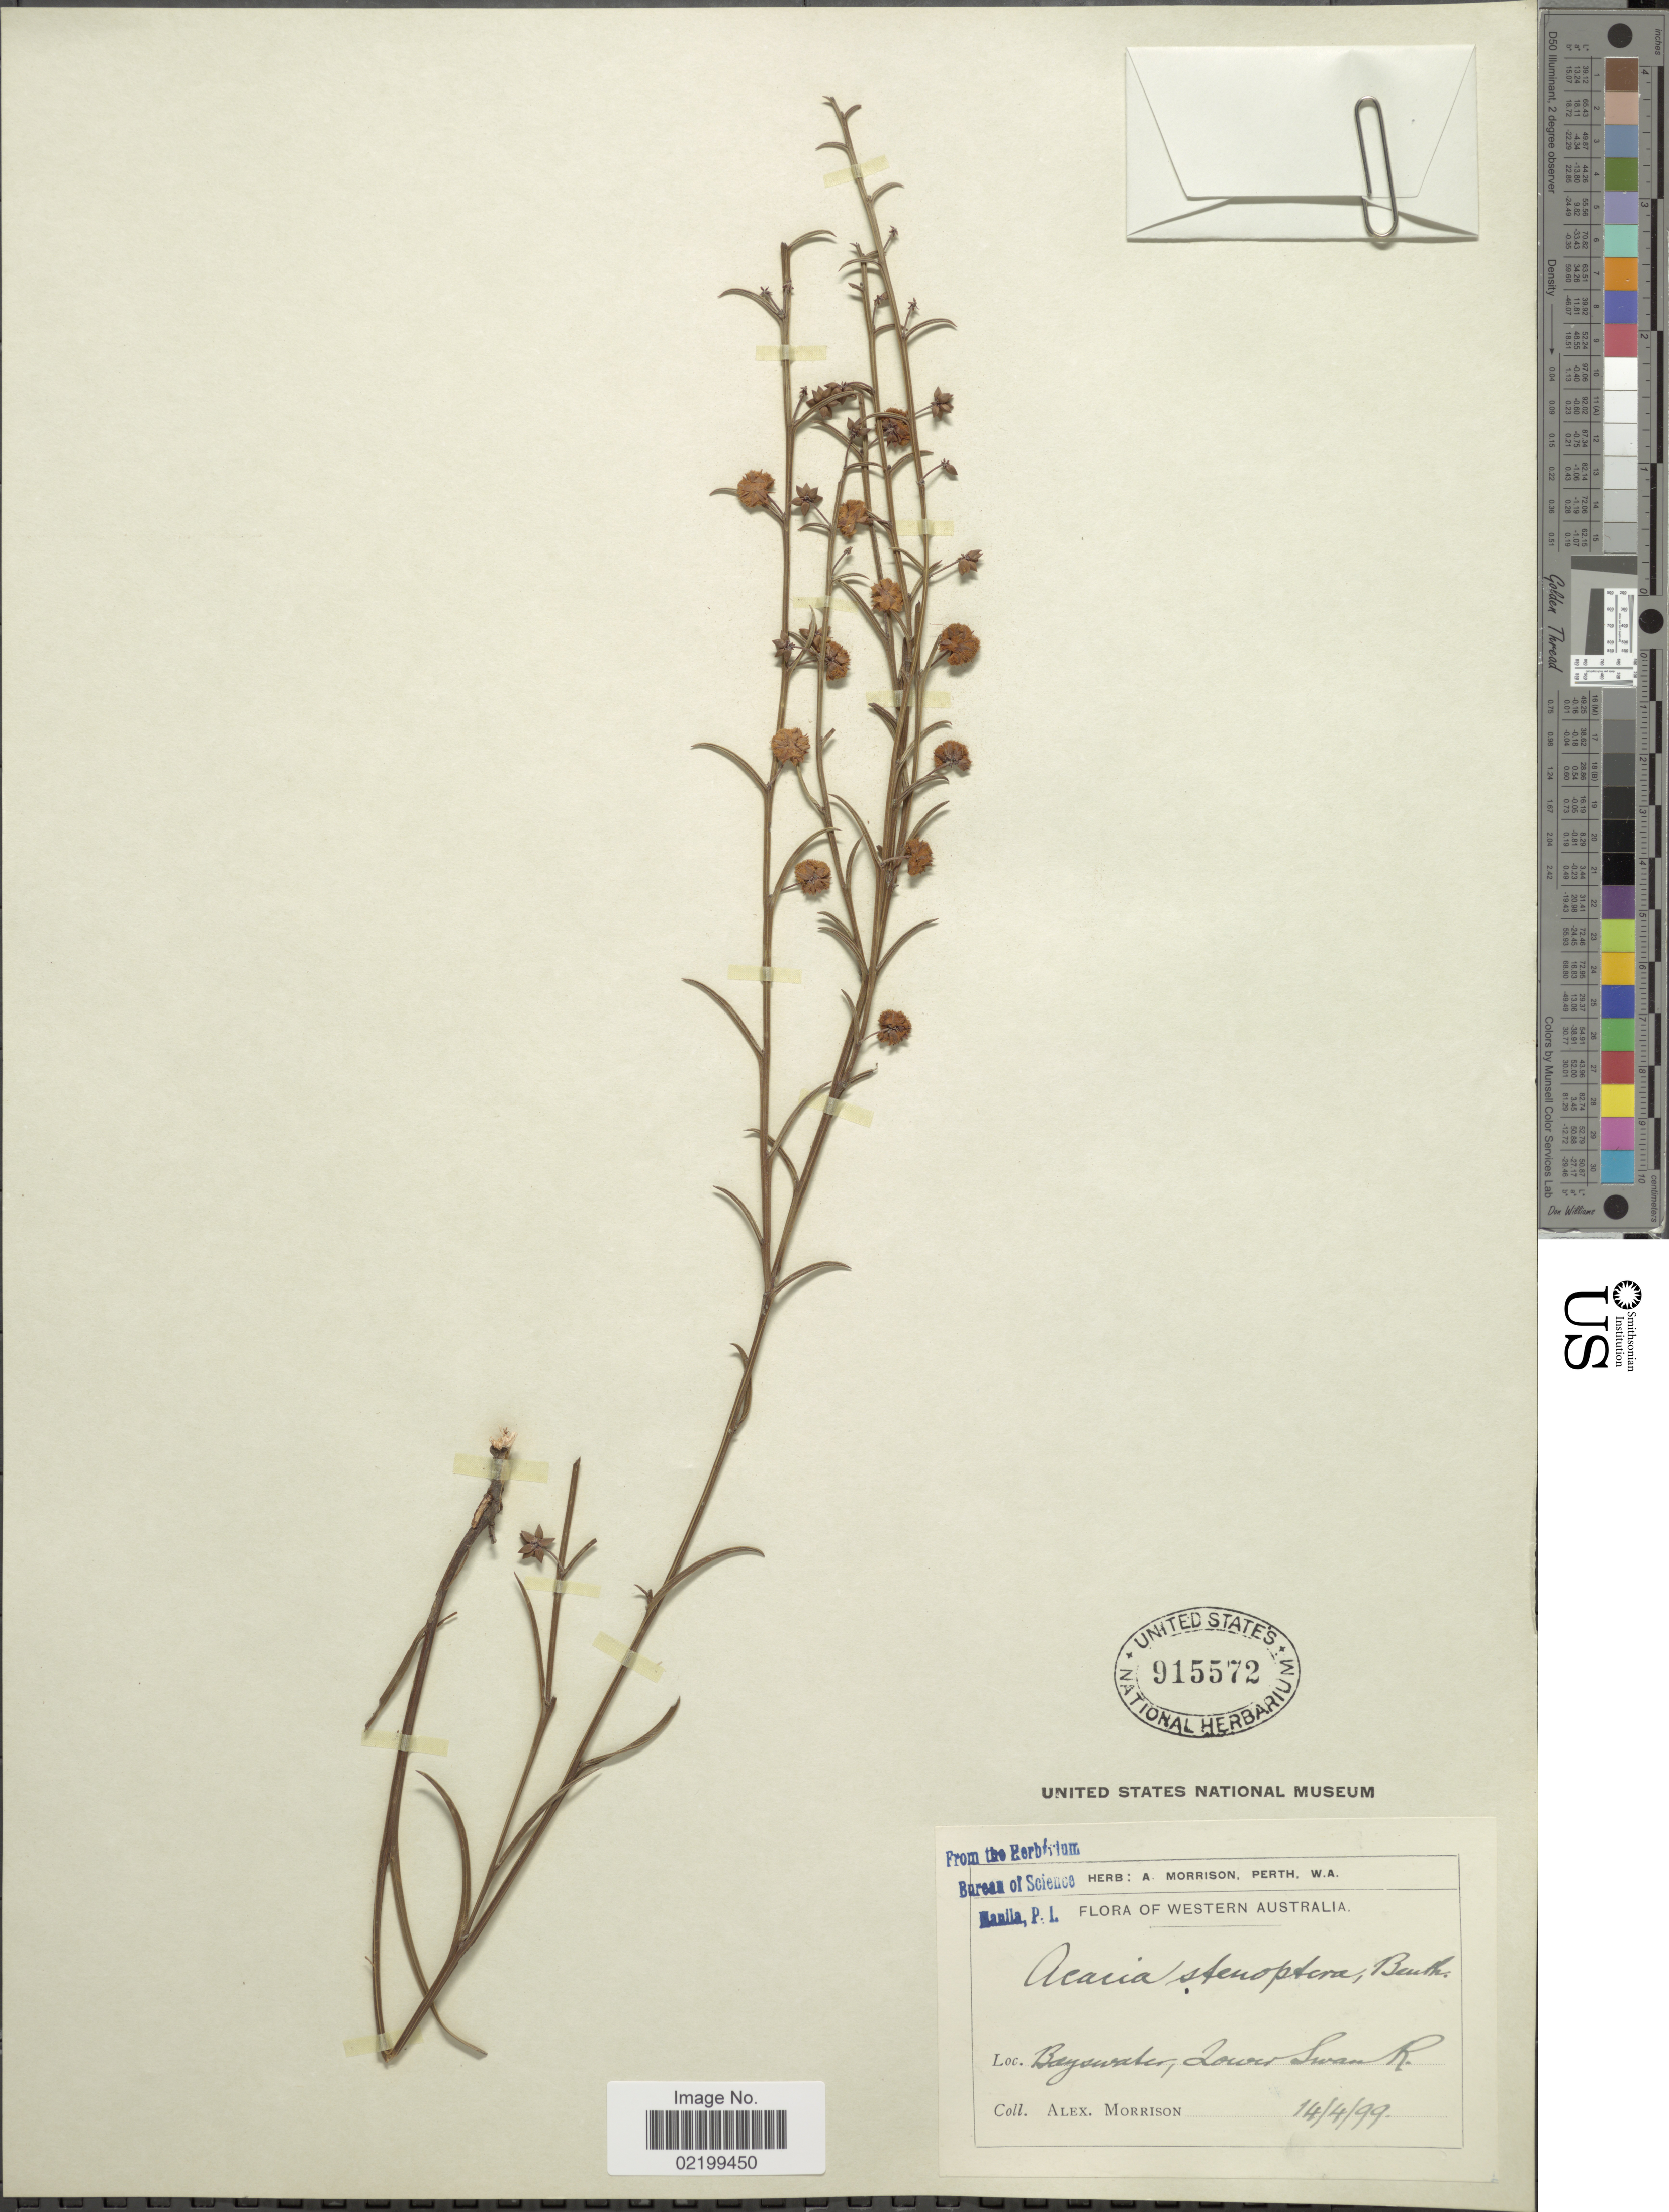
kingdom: Plantae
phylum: Tracheophyta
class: Magnoliopsida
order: Fabales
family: Fabaceae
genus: Acacia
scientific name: Acacia stenoptera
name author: Benth.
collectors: A. Morrison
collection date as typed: Transcribed d/m/y: 14/4/99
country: Australia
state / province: Western Australia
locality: Subiaco, Lower Swan R.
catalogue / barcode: US 915572